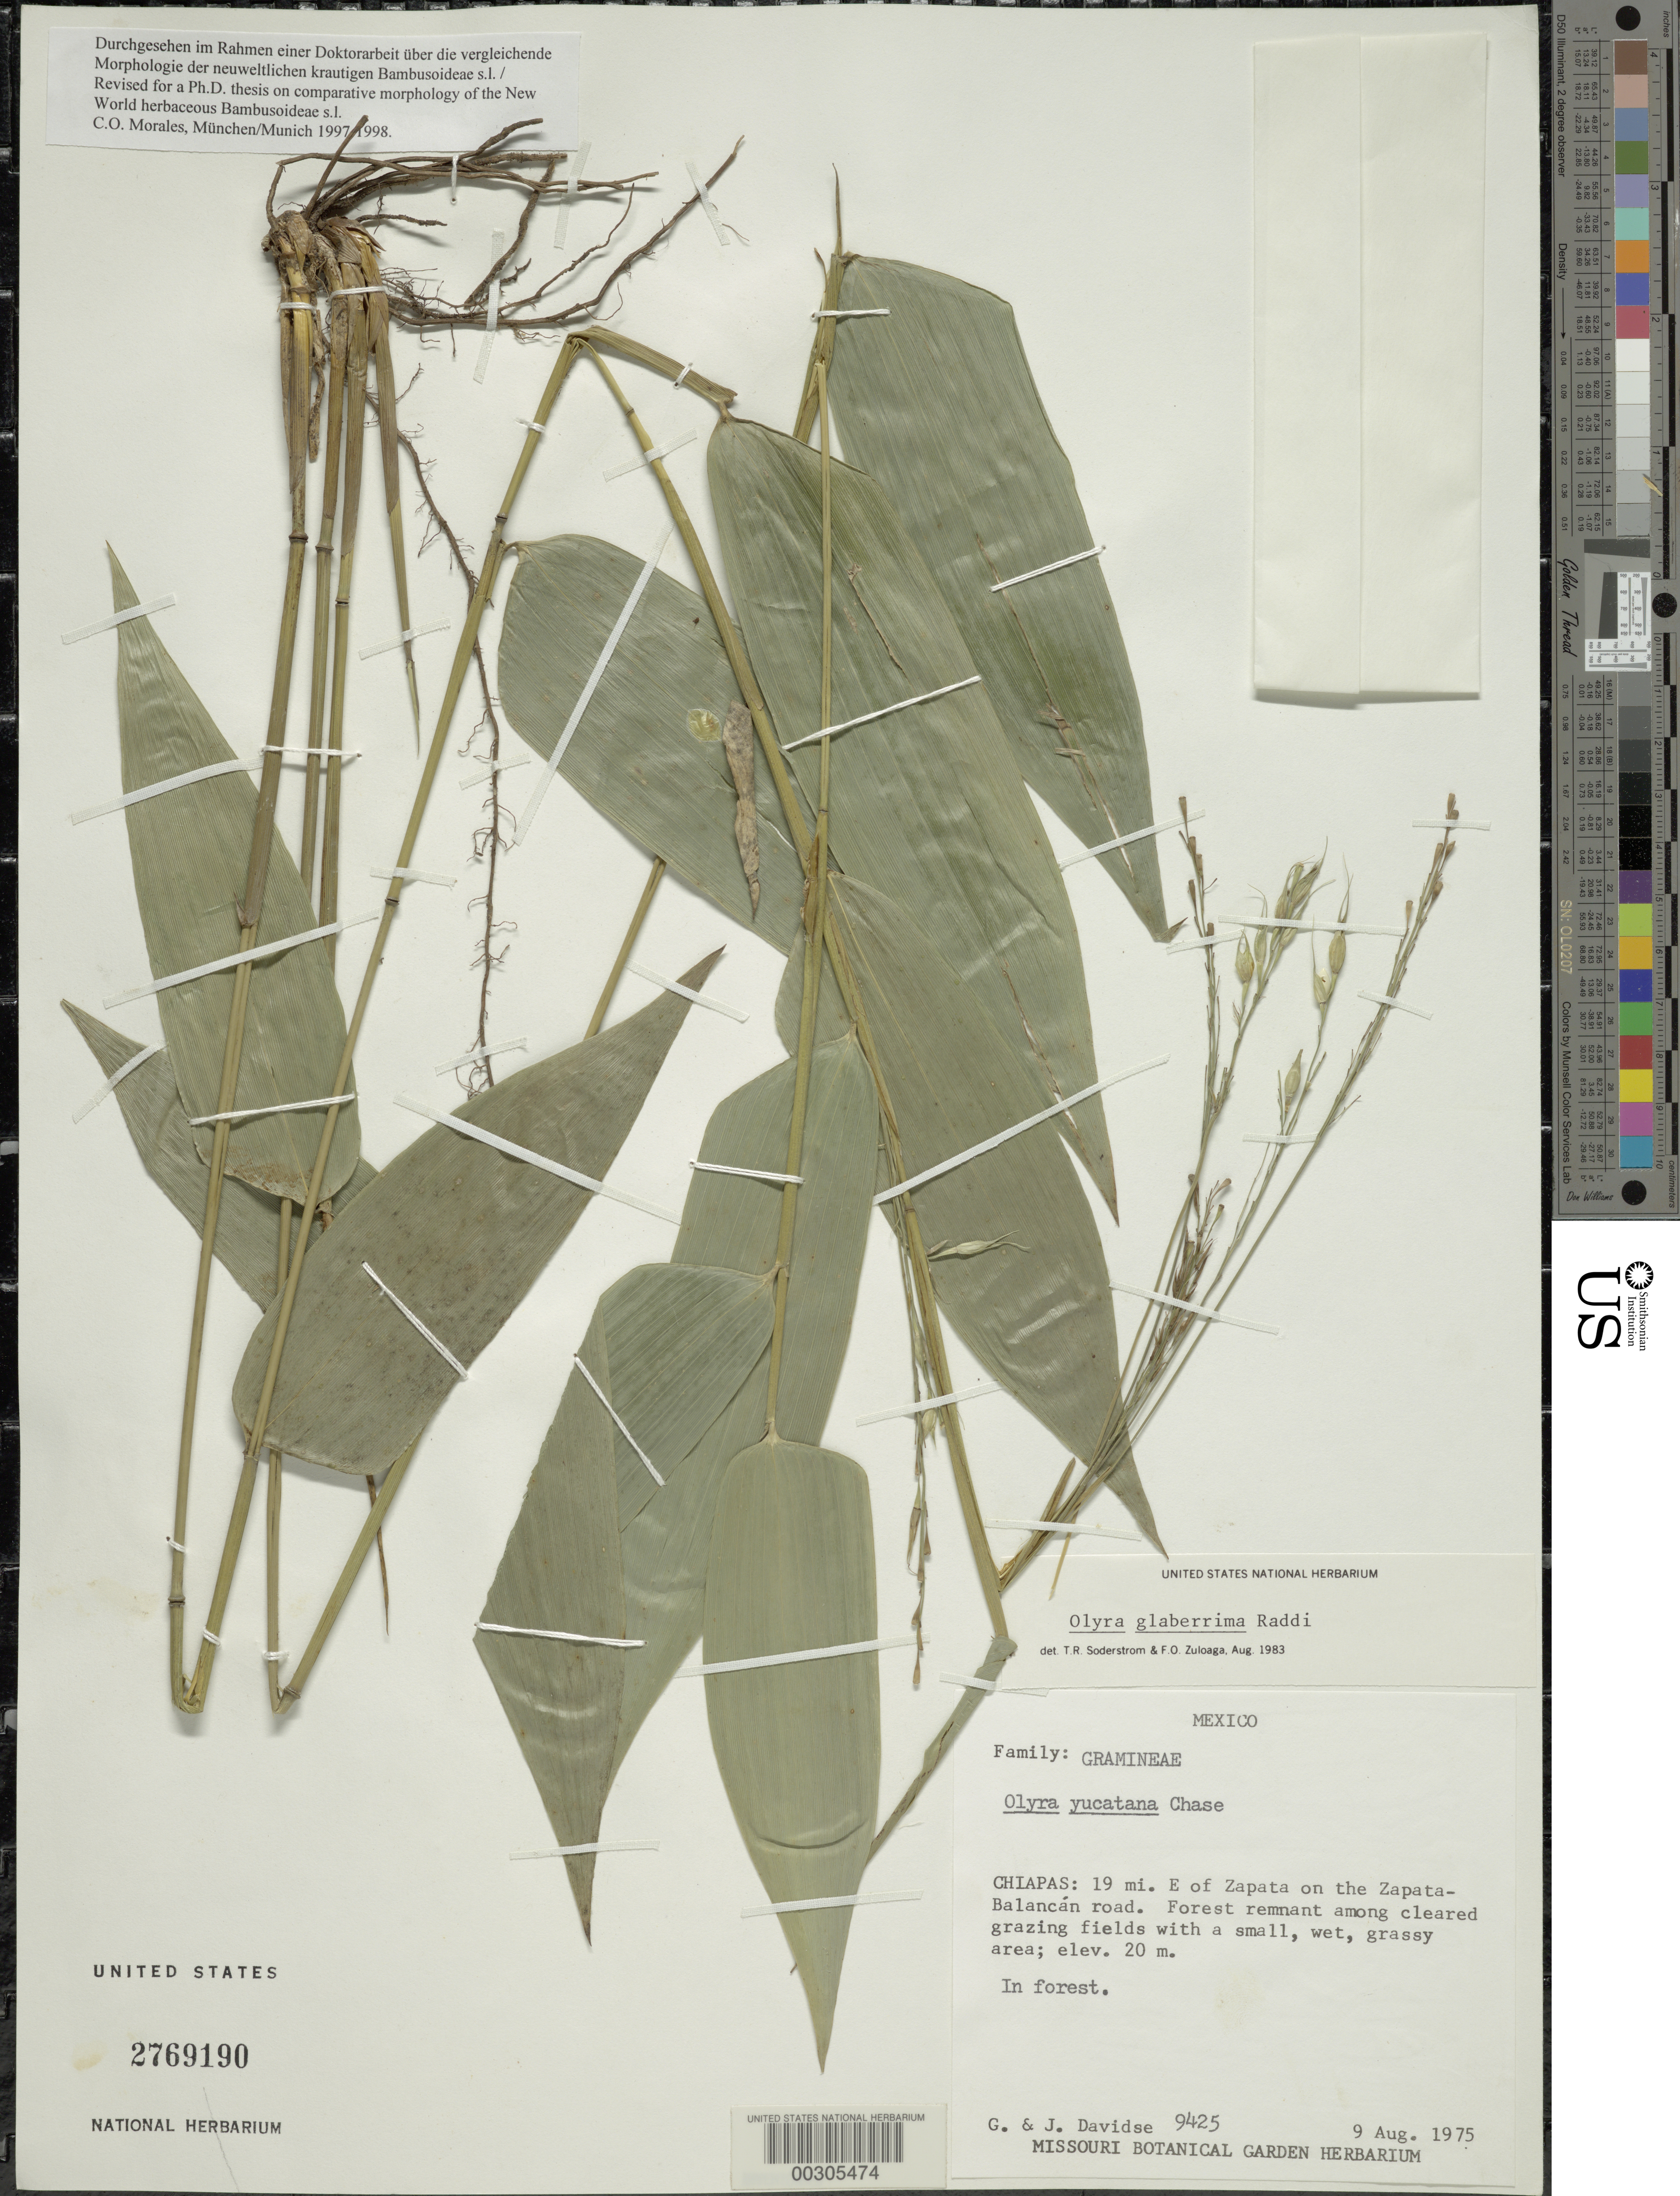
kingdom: Plantae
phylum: Tracheophyta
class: Liliopsida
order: Poales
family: Poaceae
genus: Olyra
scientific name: Olyra glaberrima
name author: Raddi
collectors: J. Davidse & G. Davidse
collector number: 9425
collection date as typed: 09 Aug 1975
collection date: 1975-08-09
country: Mexico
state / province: Chiapas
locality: Zapata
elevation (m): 20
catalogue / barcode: US 2769190